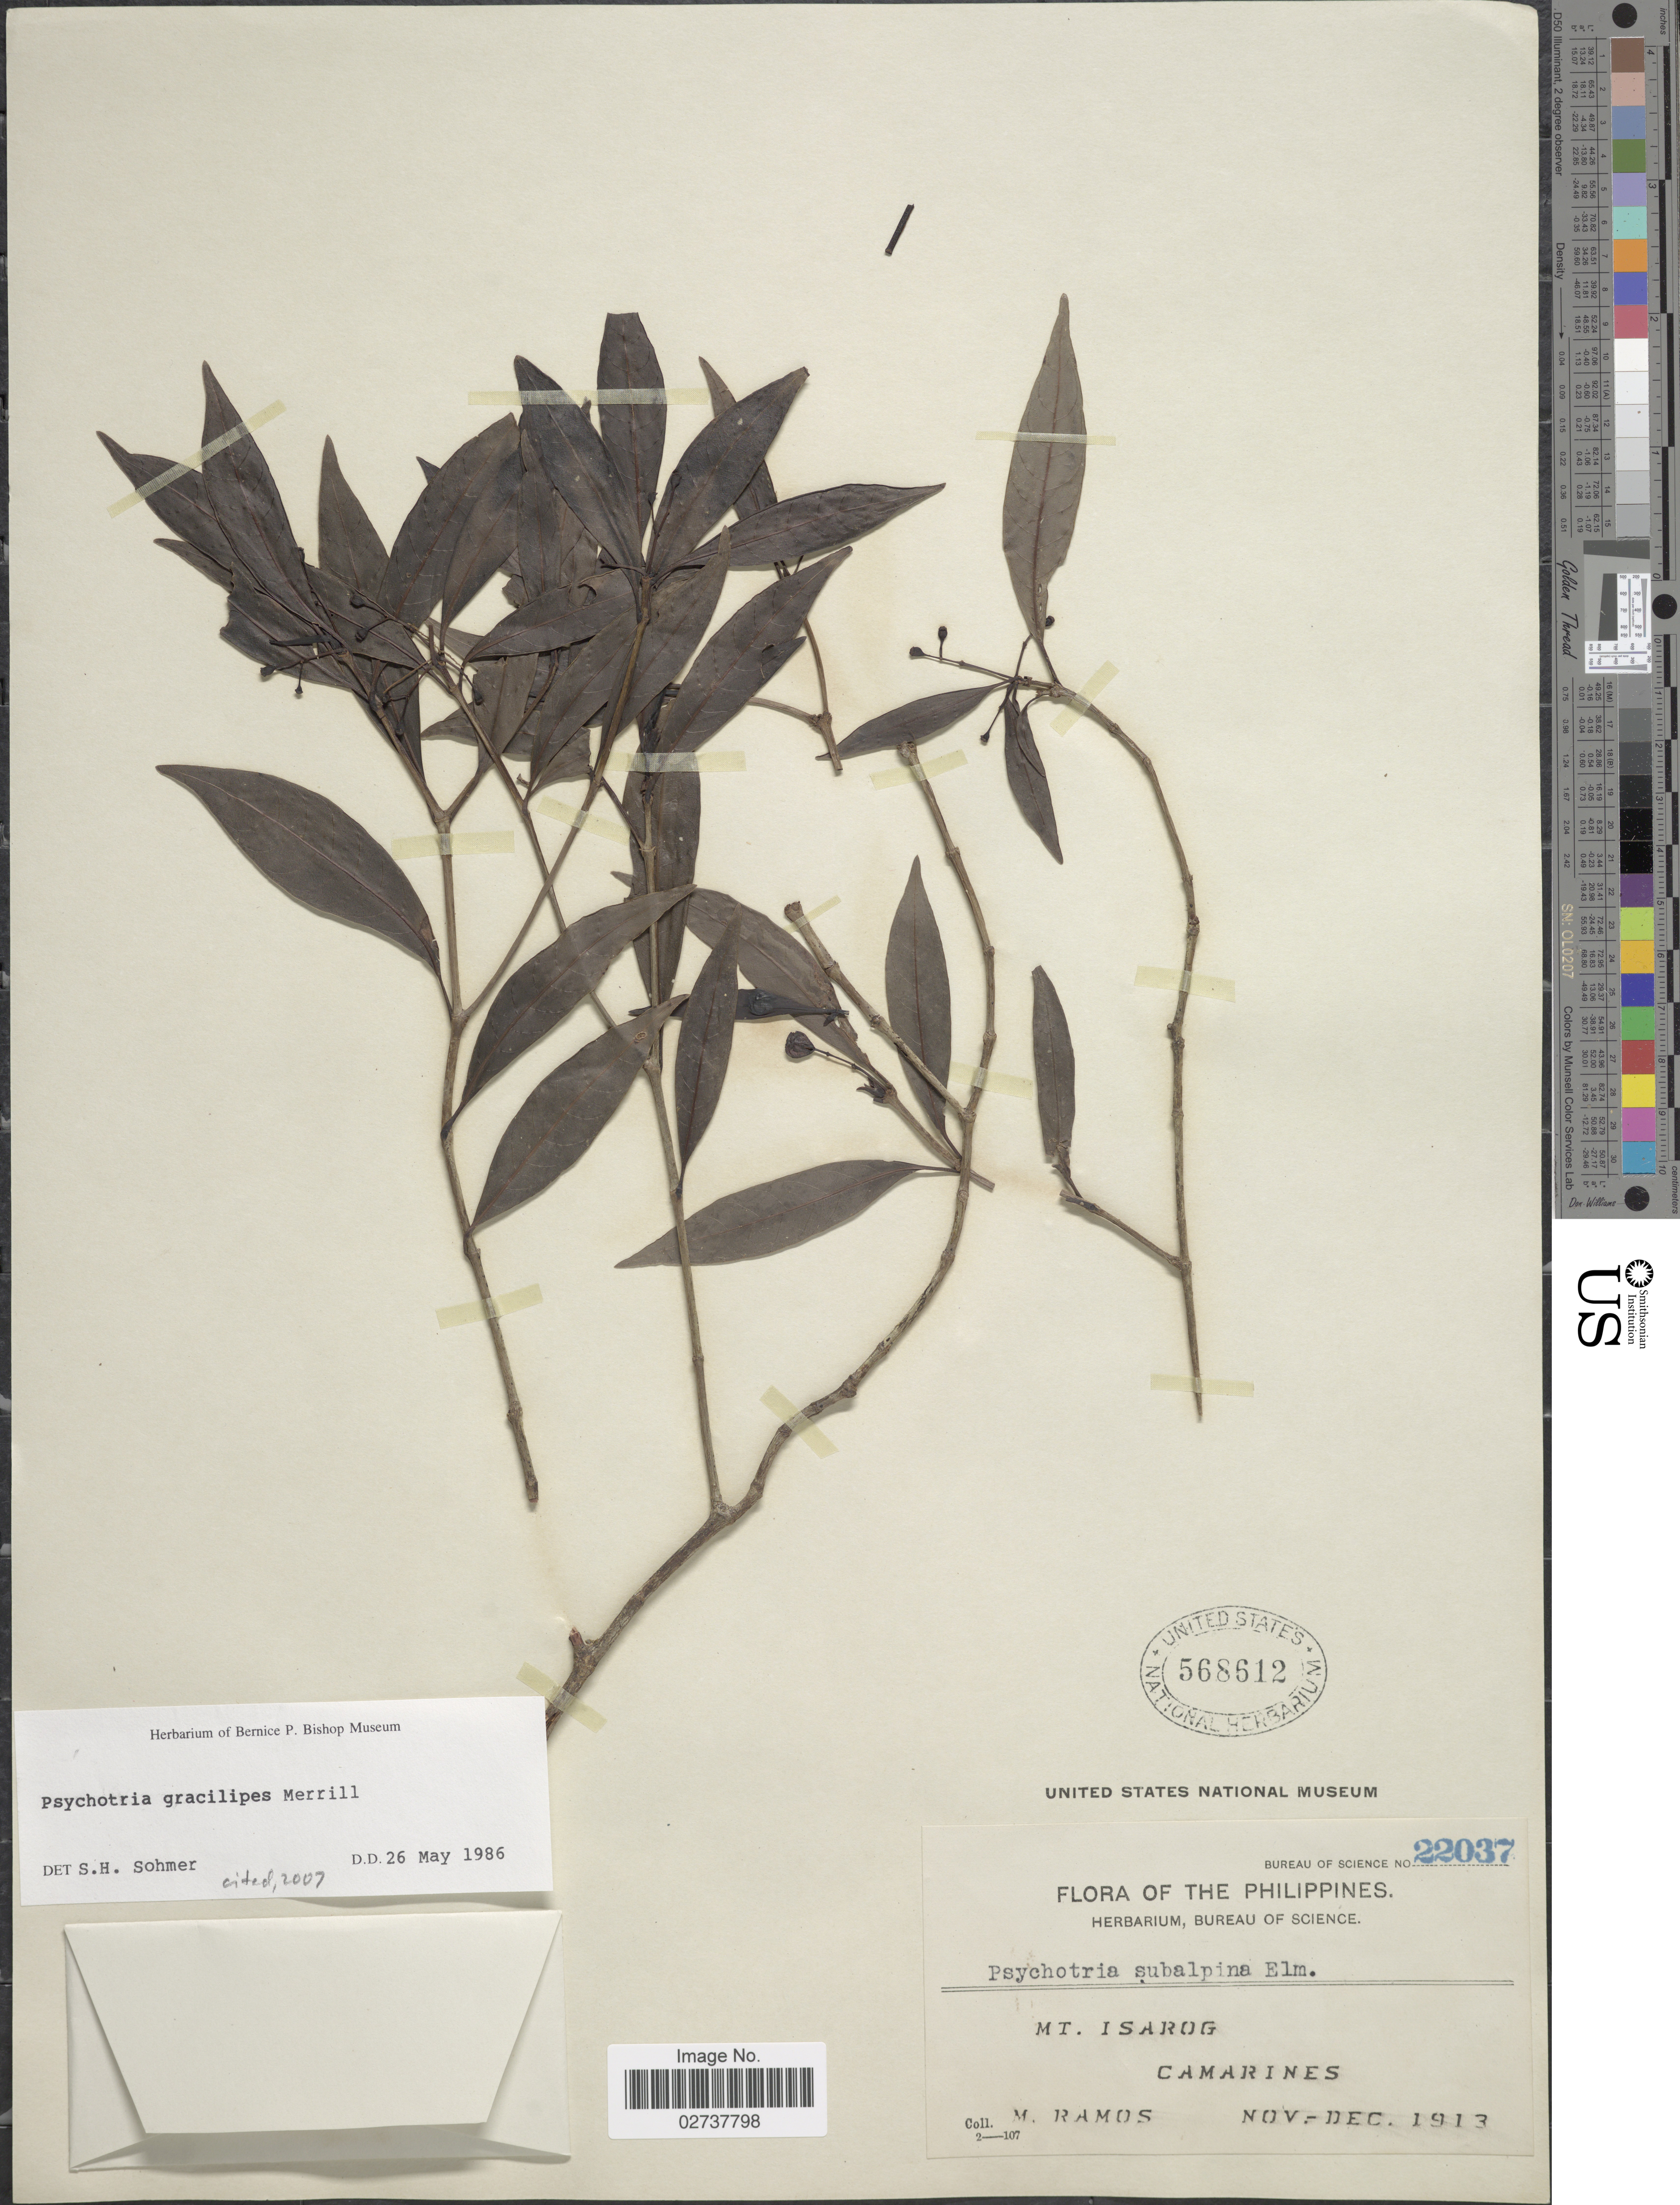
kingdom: Plantae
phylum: Tracheophyta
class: Magnoliopsida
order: Gentianales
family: Rubiaceae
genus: Psychotria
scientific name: Psychotria gracilipes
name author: Merr.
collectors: M. Ramos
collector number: Bureau of Science 22037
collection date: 1913-11/1913-12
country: Philippines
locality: Mt. Isarog, Camarines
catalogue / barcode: US 568612